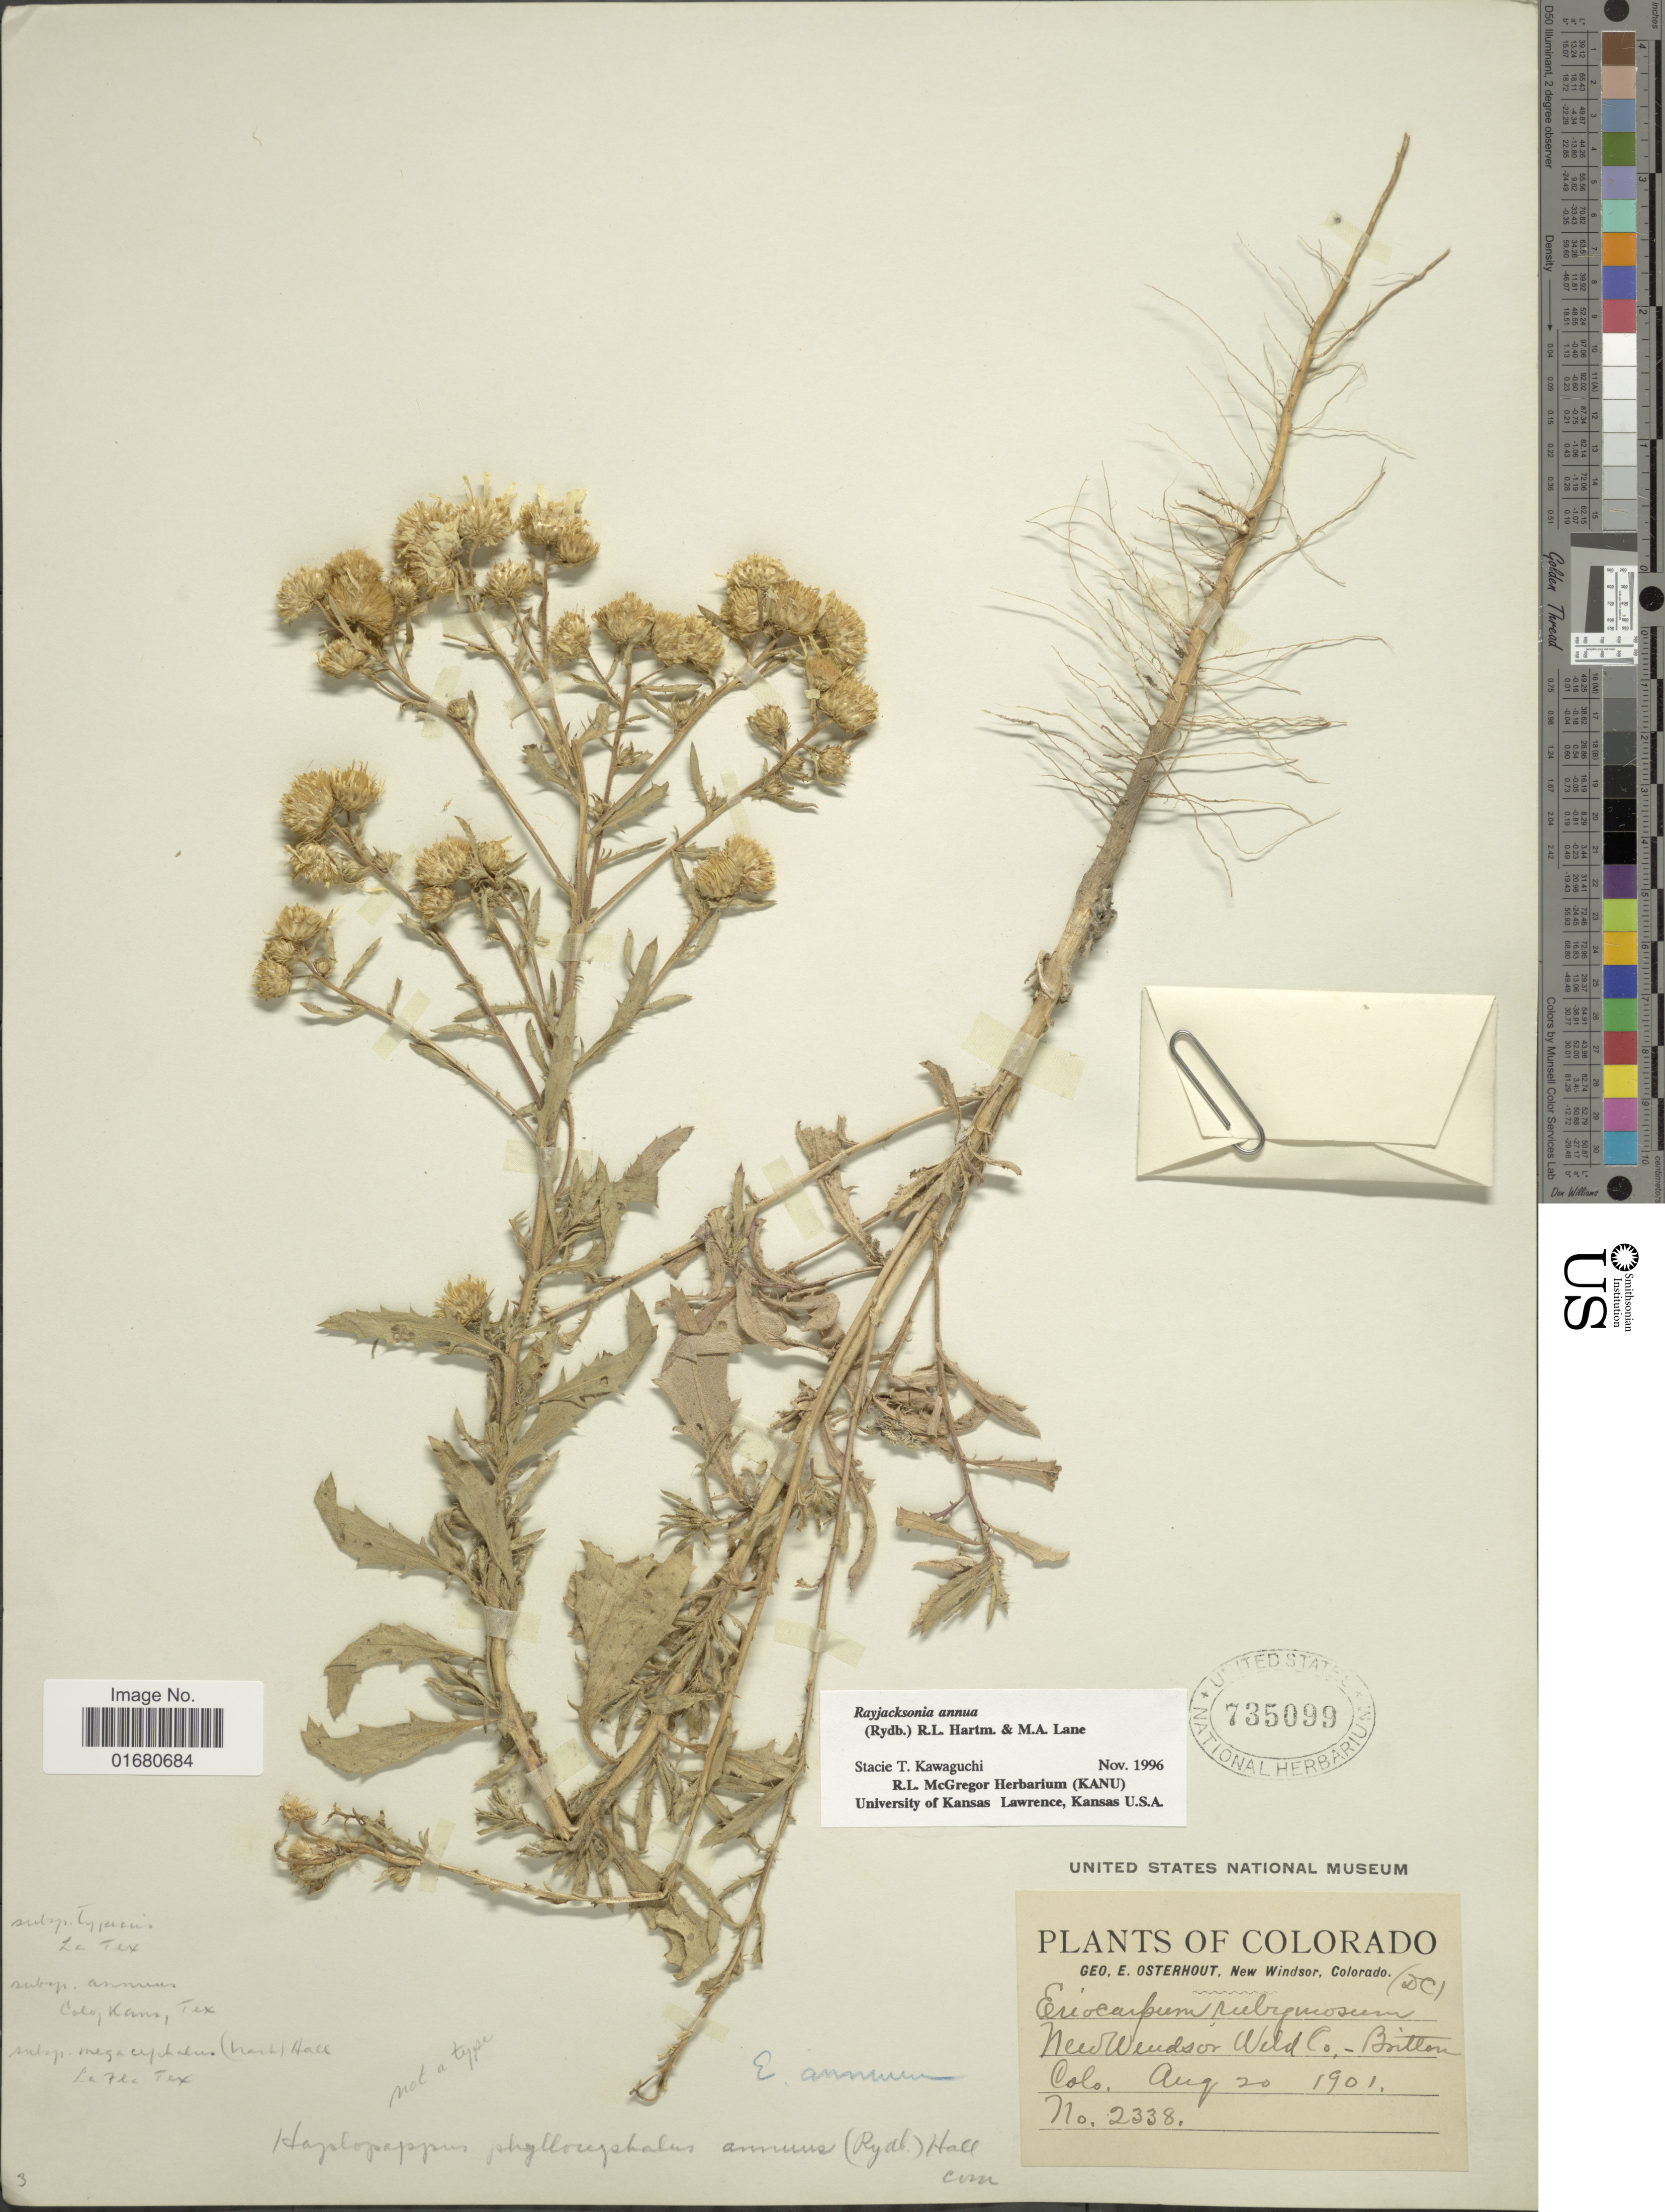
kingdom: Plantae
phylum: Tracheophyta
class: Magnoliopsida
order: Asterales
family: Asteraceae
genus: Rayjacksonia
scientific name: Rayjacksonia annua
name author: (Rydb.) R.L. Hartm. & M.A. Lane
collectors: G. Osterhout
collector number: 2338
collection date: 1901-08-20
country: United States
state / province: Colorado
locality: New Windson Weld Co., Britton, Colo.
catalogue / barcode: US 735099